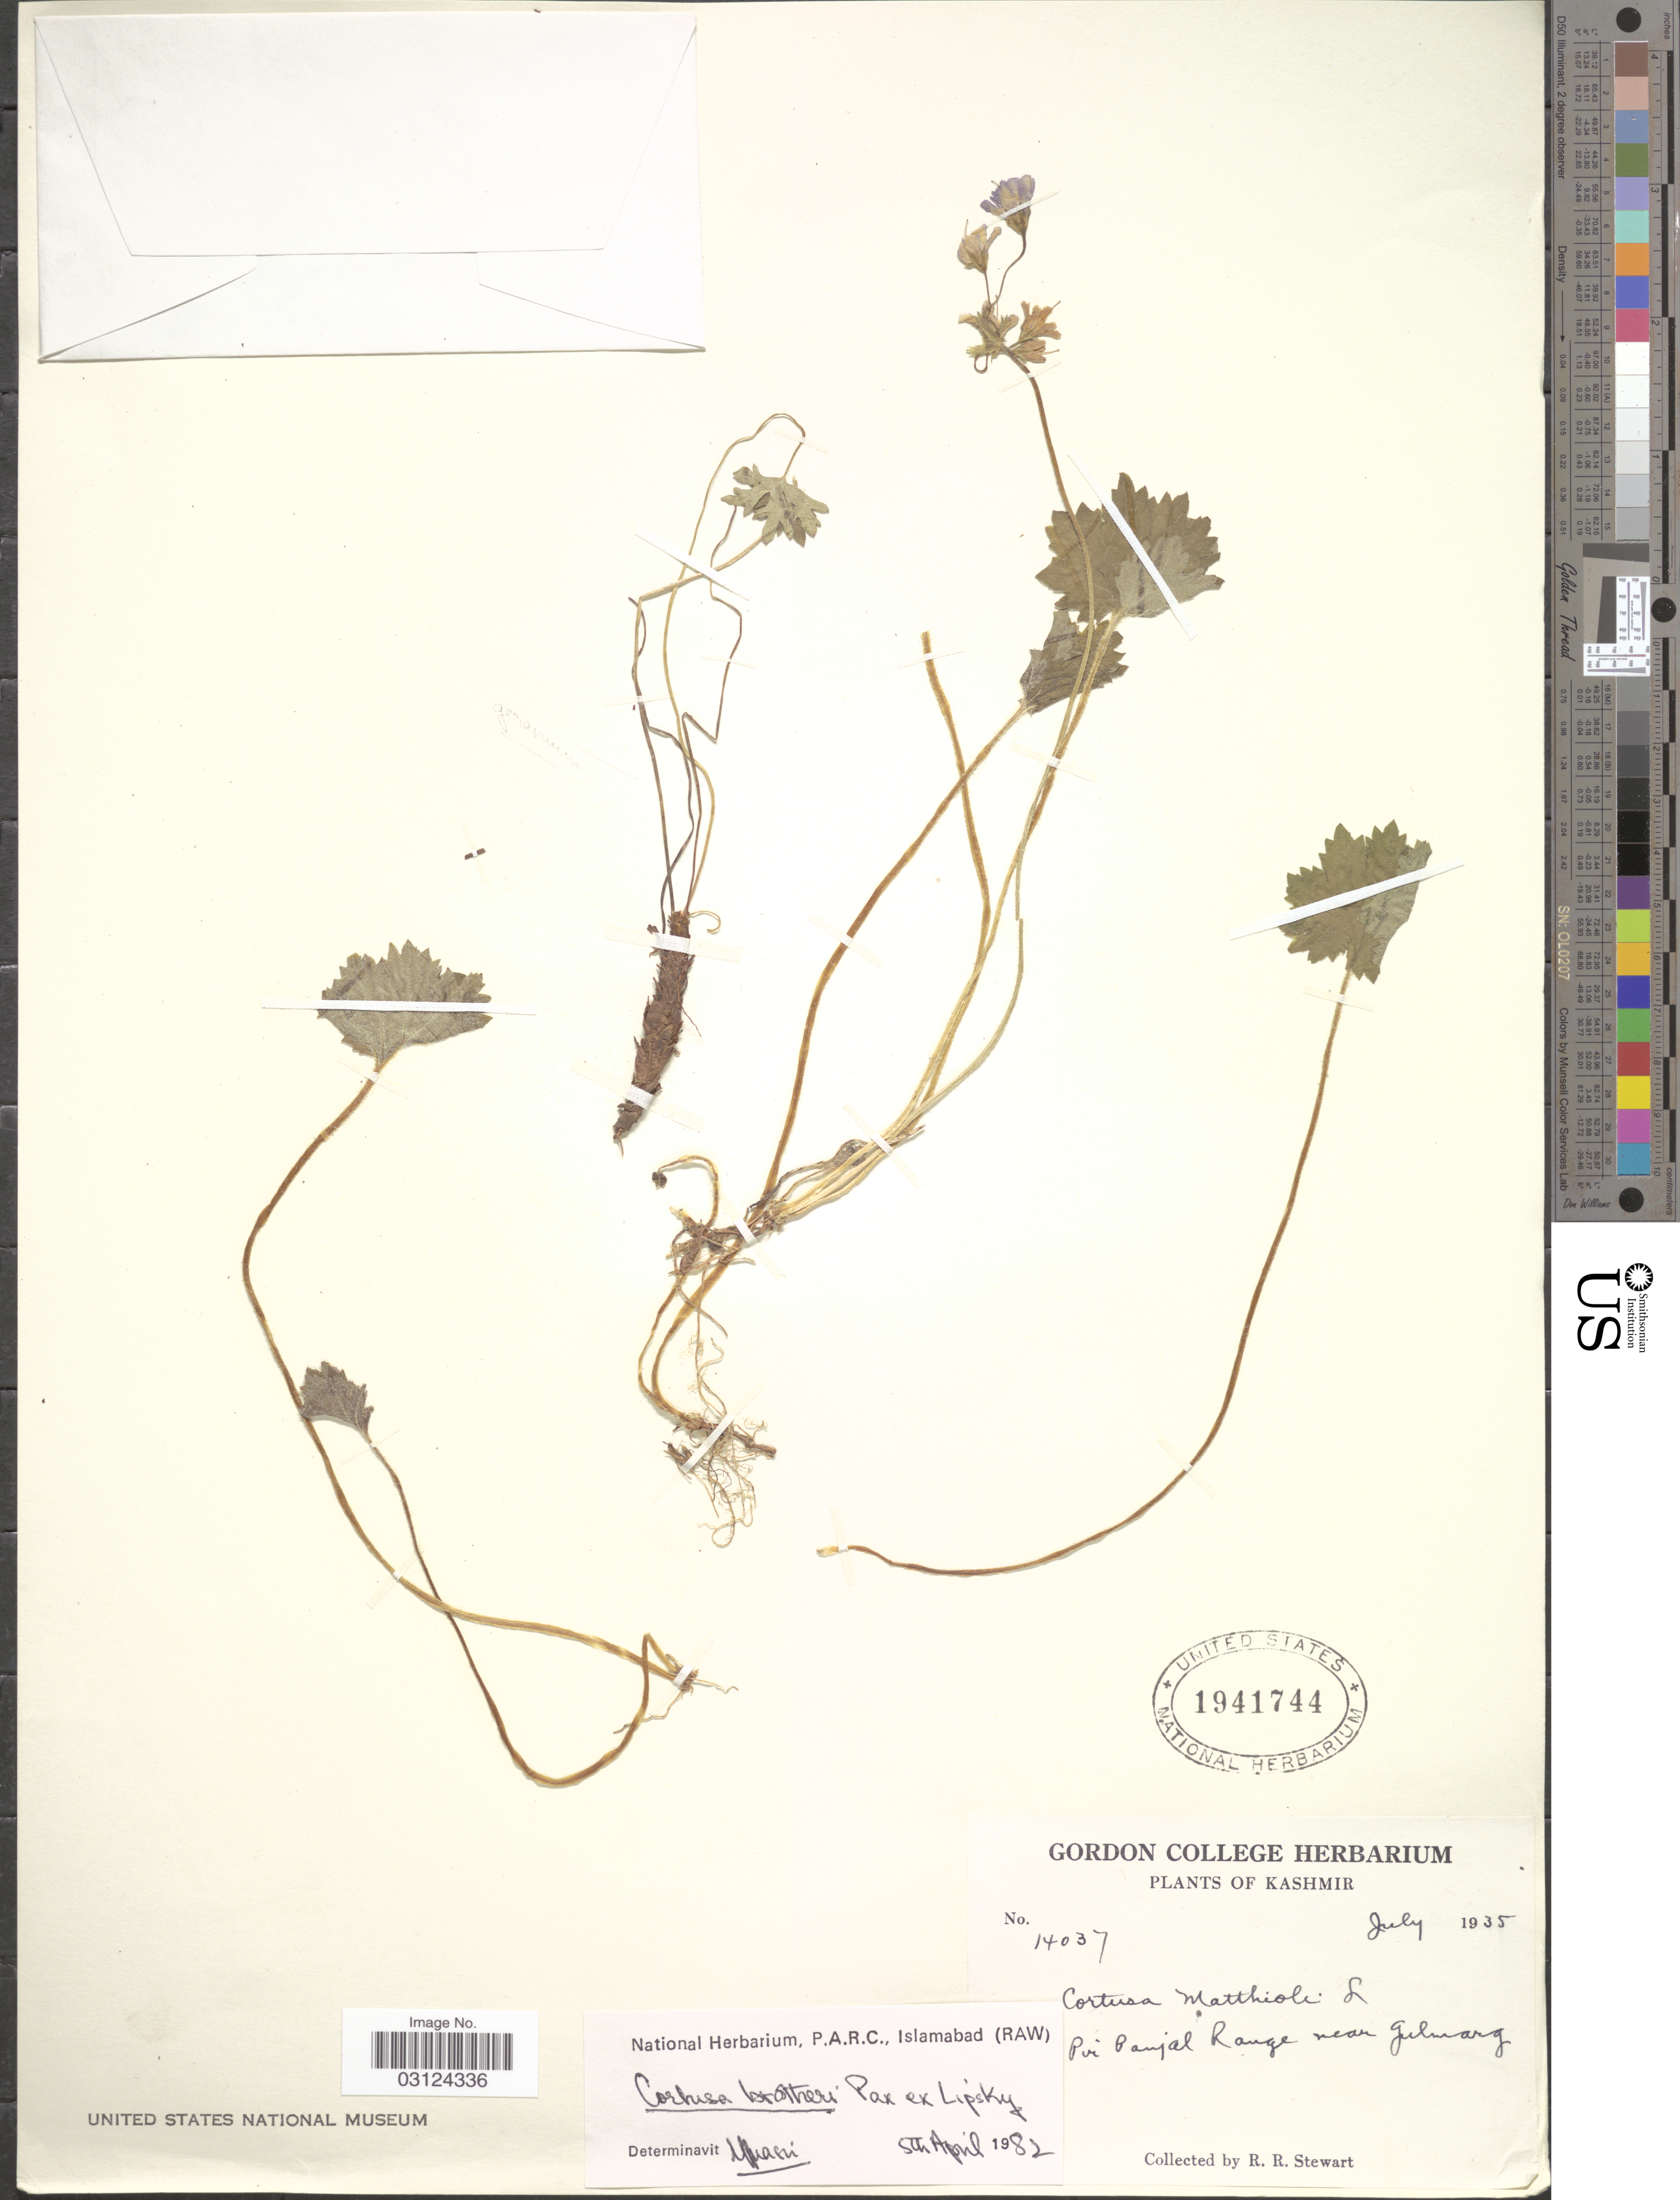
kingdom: Plantae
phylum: Tracheophyta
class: Magnoliopsida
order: Ericales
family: Primulaceae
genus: Cortusa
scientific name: Cortusa brotheri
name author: (Pax ex R. Knuth) Losinsk.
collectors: R. Stewart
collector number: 14037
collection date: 1935-07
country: India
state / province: Jammu and Kashmir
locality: Kashmir, Pir Panjal Range near Gulmarg.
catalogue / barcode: US 1941744